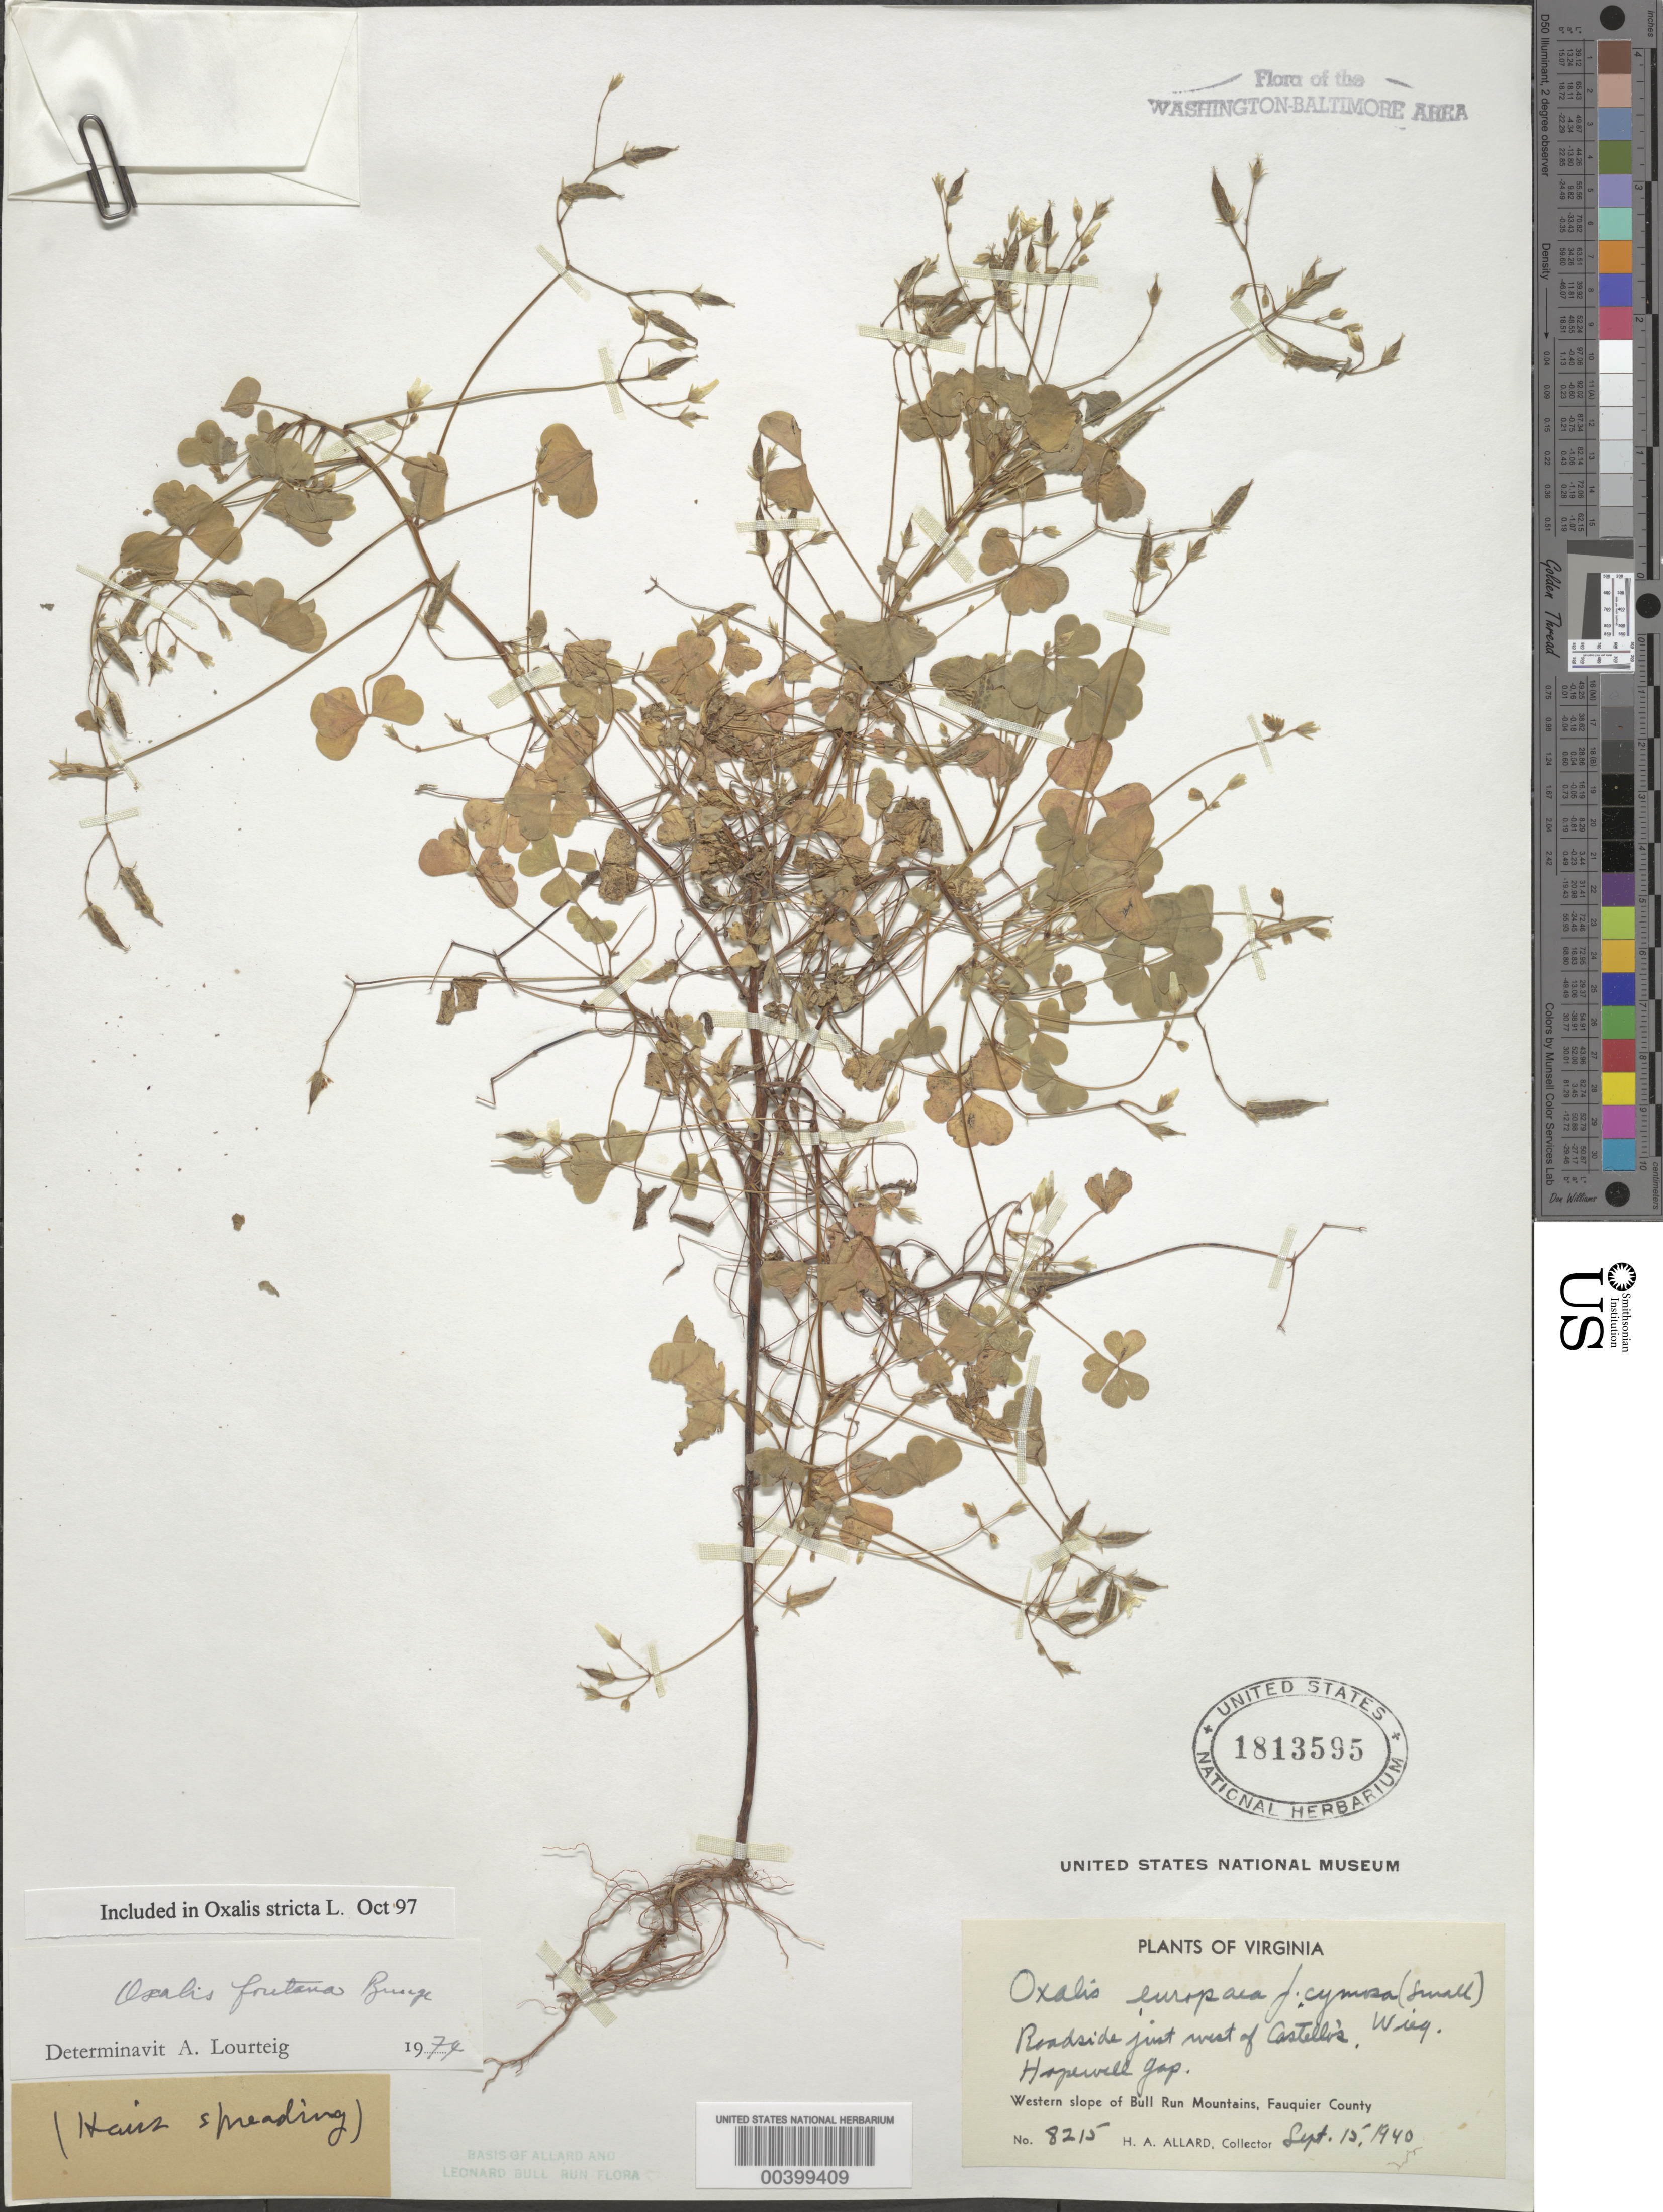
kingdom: Plantae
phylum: Tracheophyta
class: Magnoliopsida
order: Oxalidales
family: Oxalidaceae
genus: Oxalis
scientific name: Oxalis stricta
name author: L.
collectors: H. A. Allard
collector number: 8215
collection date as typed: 15 Sep 1940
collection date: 1940-09-15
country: United States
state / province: Virginia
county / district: Fauquier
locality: West of Castellos, Hopewell Gap Bull Run Mts.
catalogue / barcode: US 1813595